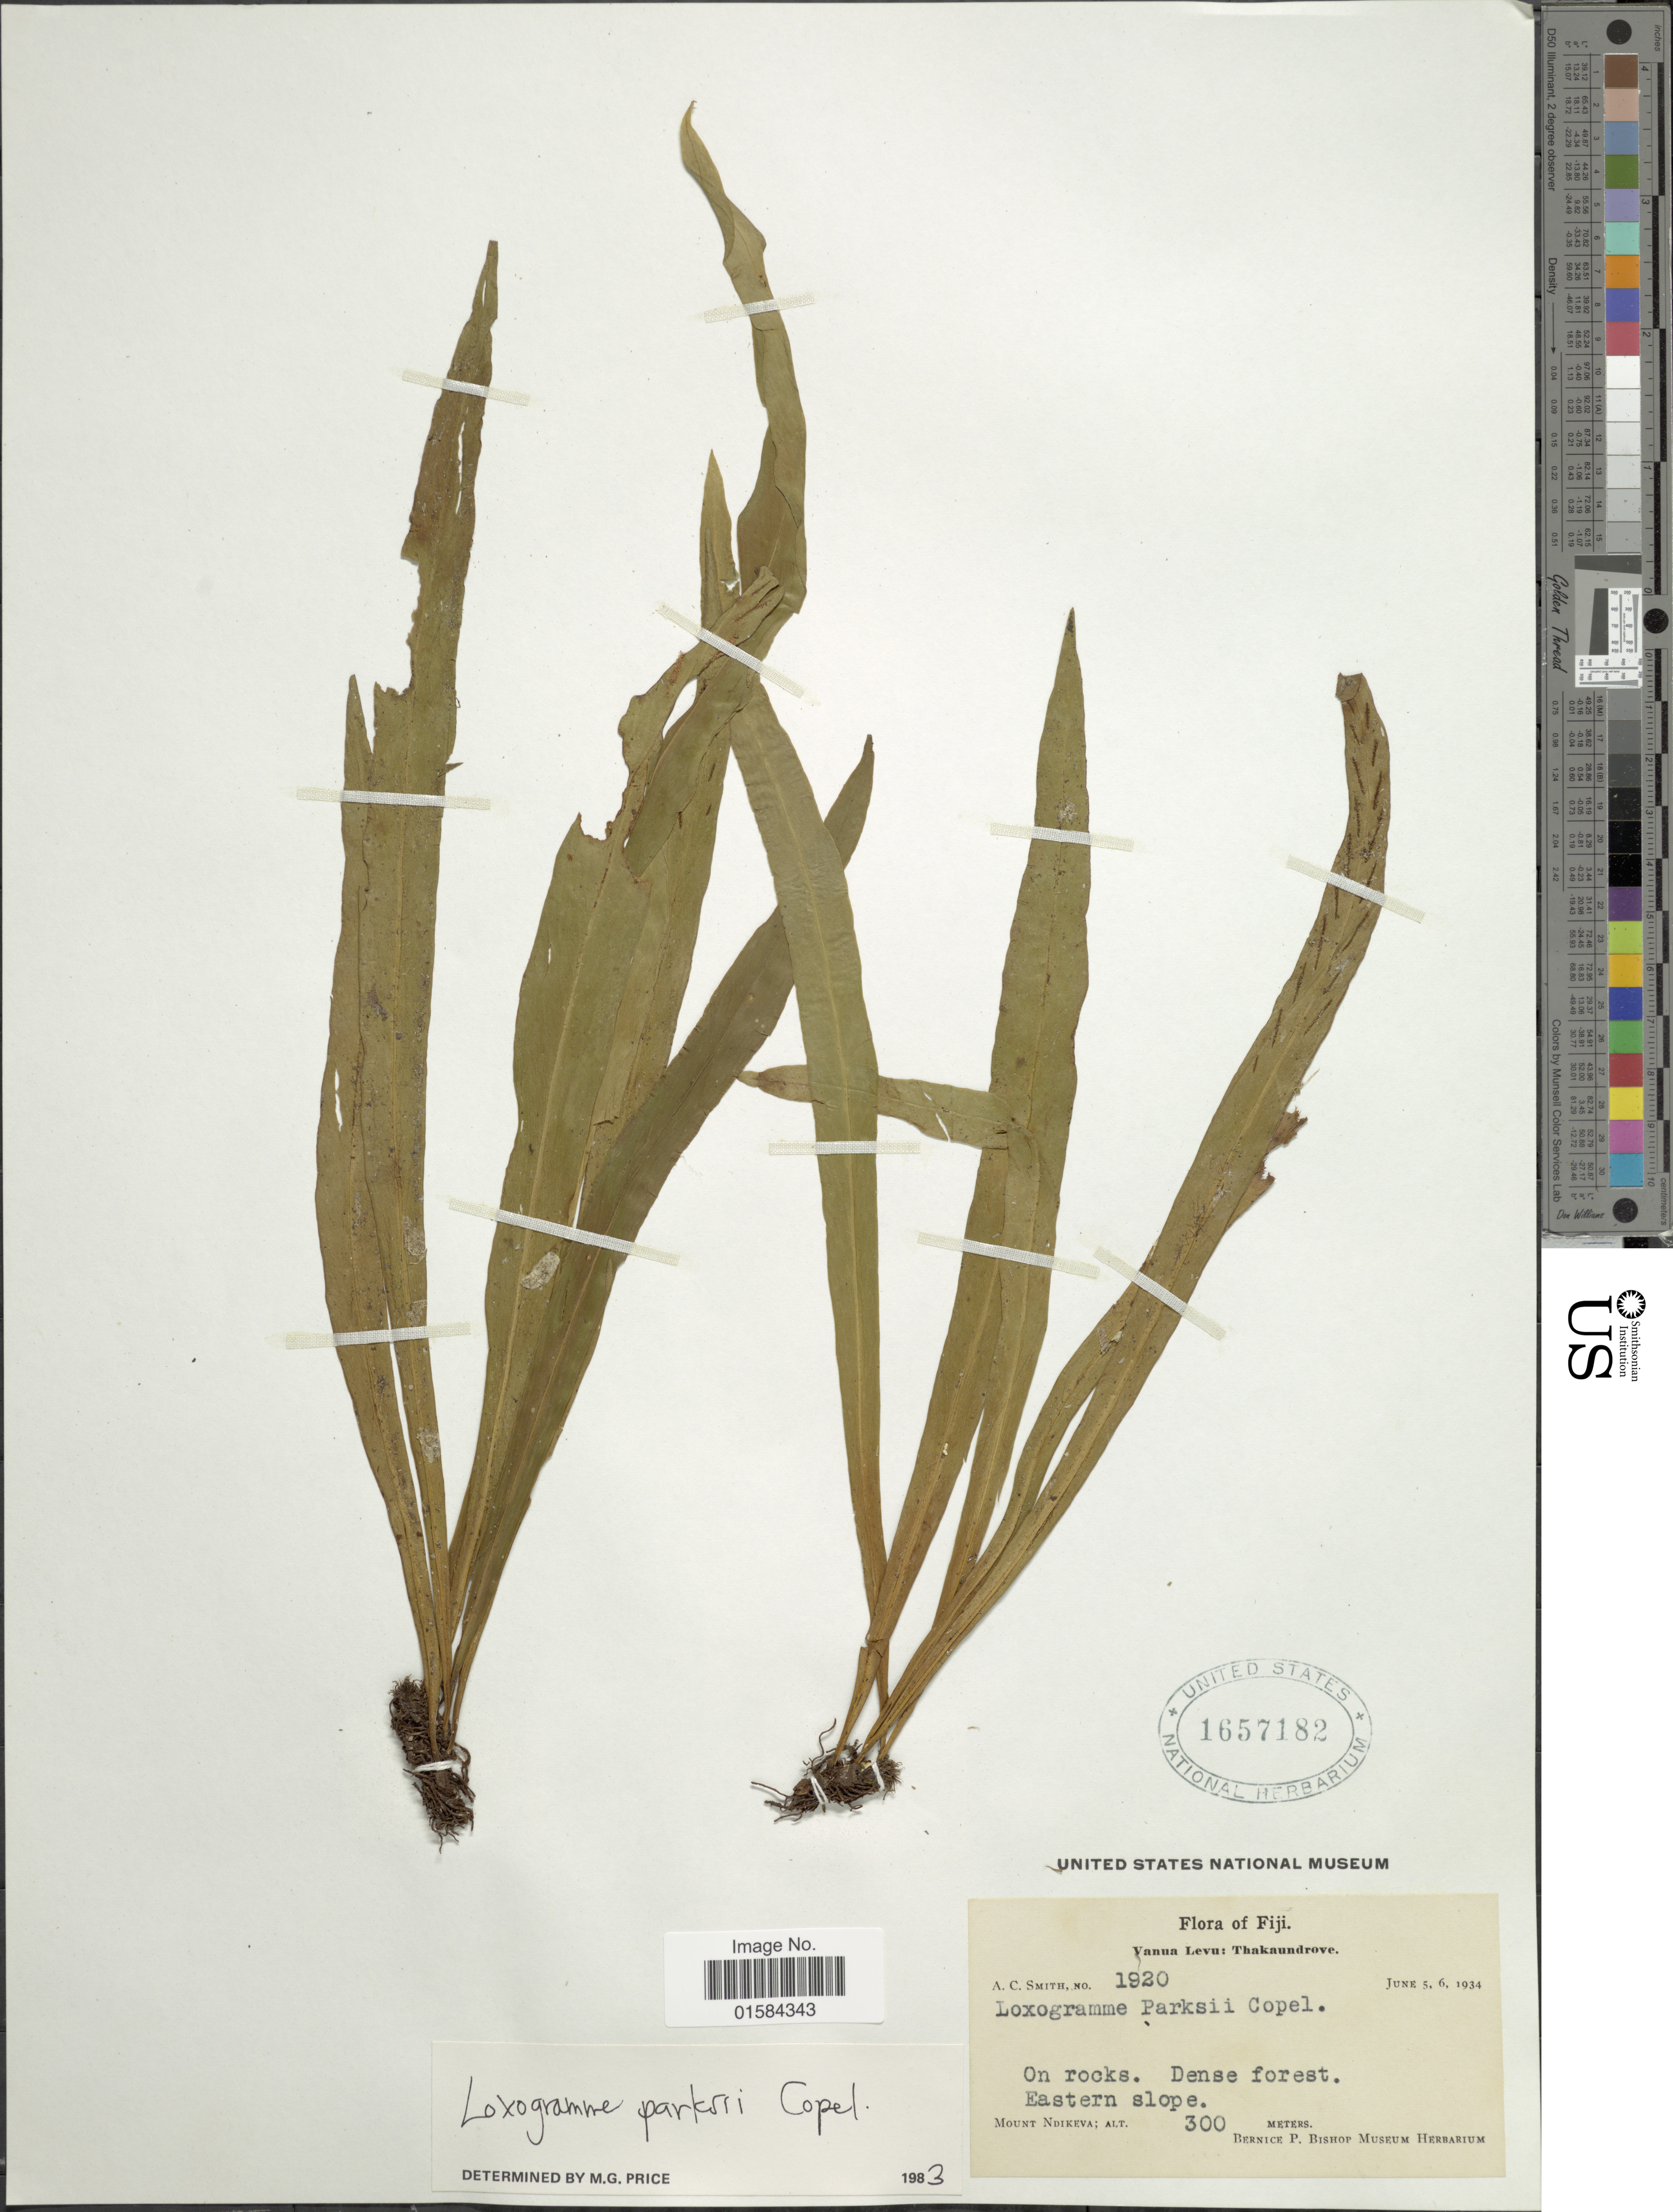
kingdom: Plantae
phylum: Tracheophyta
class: Polypodiopsida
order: Polypodiales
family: Polypodiaceae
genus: Loxogramme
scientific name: Loxogramme parksii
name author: Copel.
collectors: A. C. Smith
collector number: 1920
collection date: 1934-06-05/1934-06-06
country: Fiji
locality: Vanua Levu: Thakaundrove, Eastern slope, Mount Ndikeva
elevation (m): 300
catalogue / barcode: US 1657182